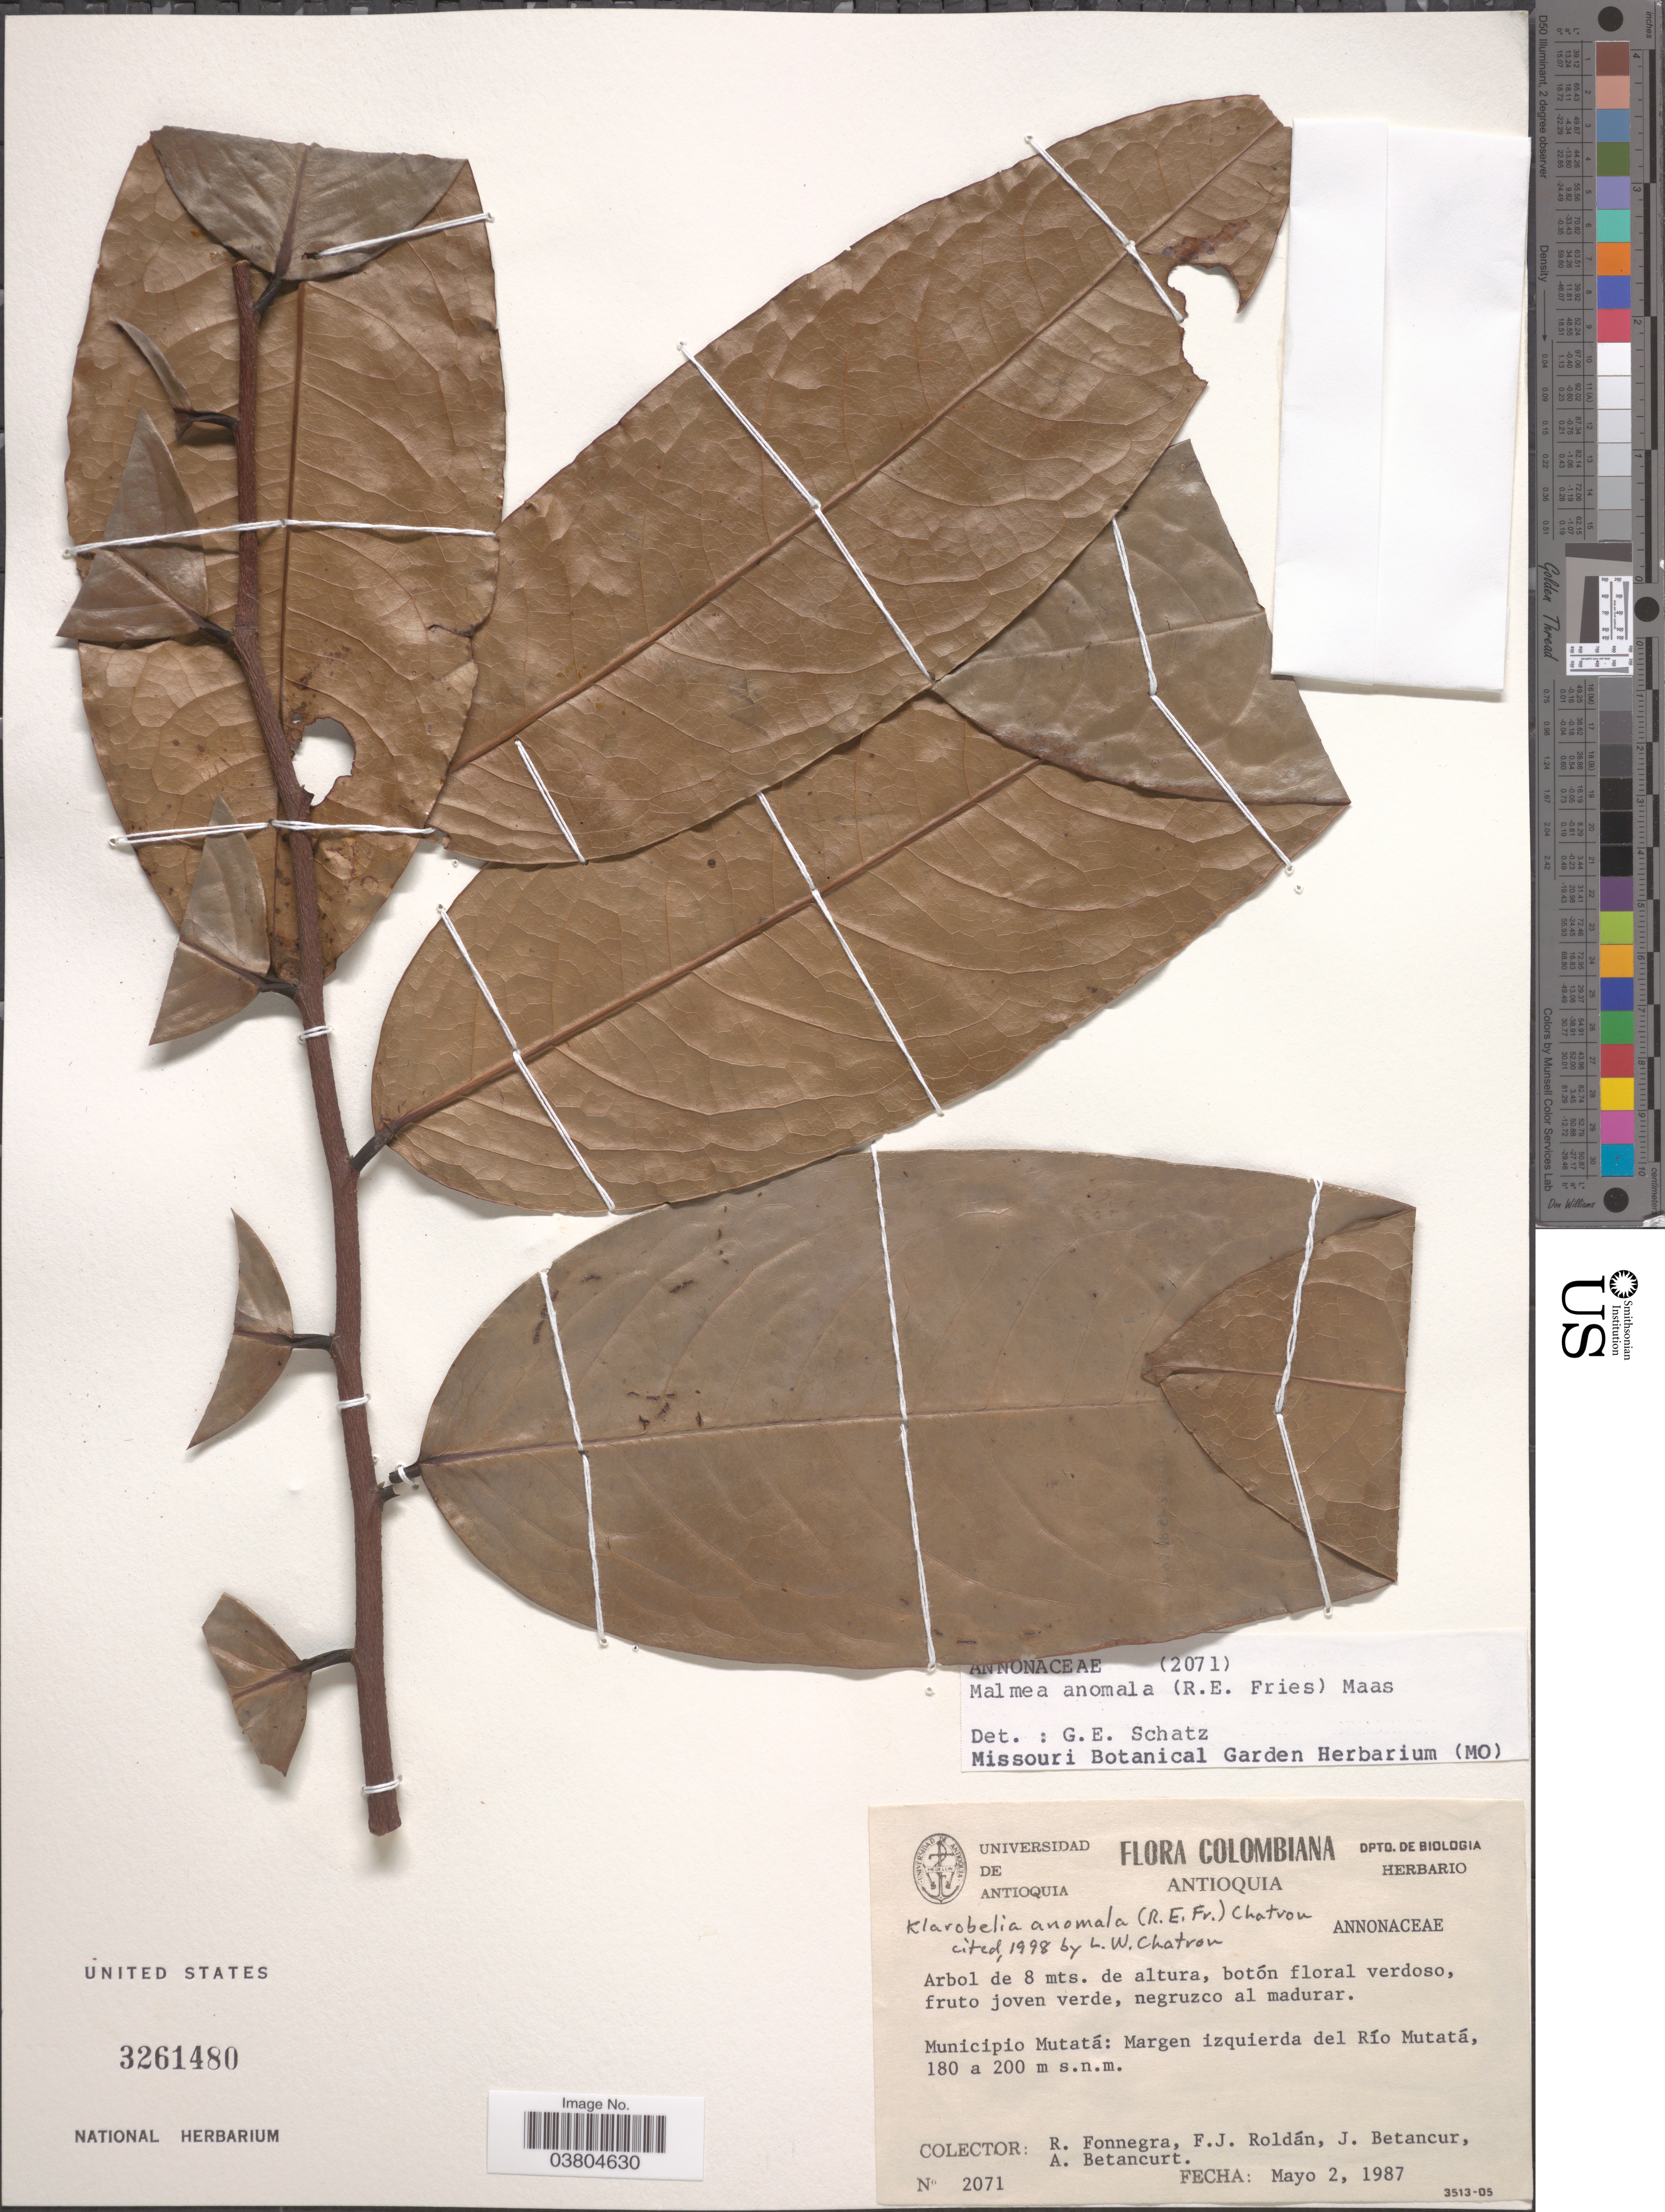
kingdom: Plantae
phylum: Tracheophyta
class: Magnoliopsida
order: Magnoliales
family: Annonaceae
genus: Klarobelia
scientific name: Klarobelia anomala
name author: (R.E. Fr.) Chatrou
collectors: R. Fonnegra, F. J. Roldán, J. Betancur & A. Betancurt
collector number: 2071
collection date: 1987-05-02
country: Colombia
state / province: Antioquia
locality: Municipio Mutatá: Margen izquierda del Río Mutatá.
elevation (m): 180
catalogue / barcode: US 3261480